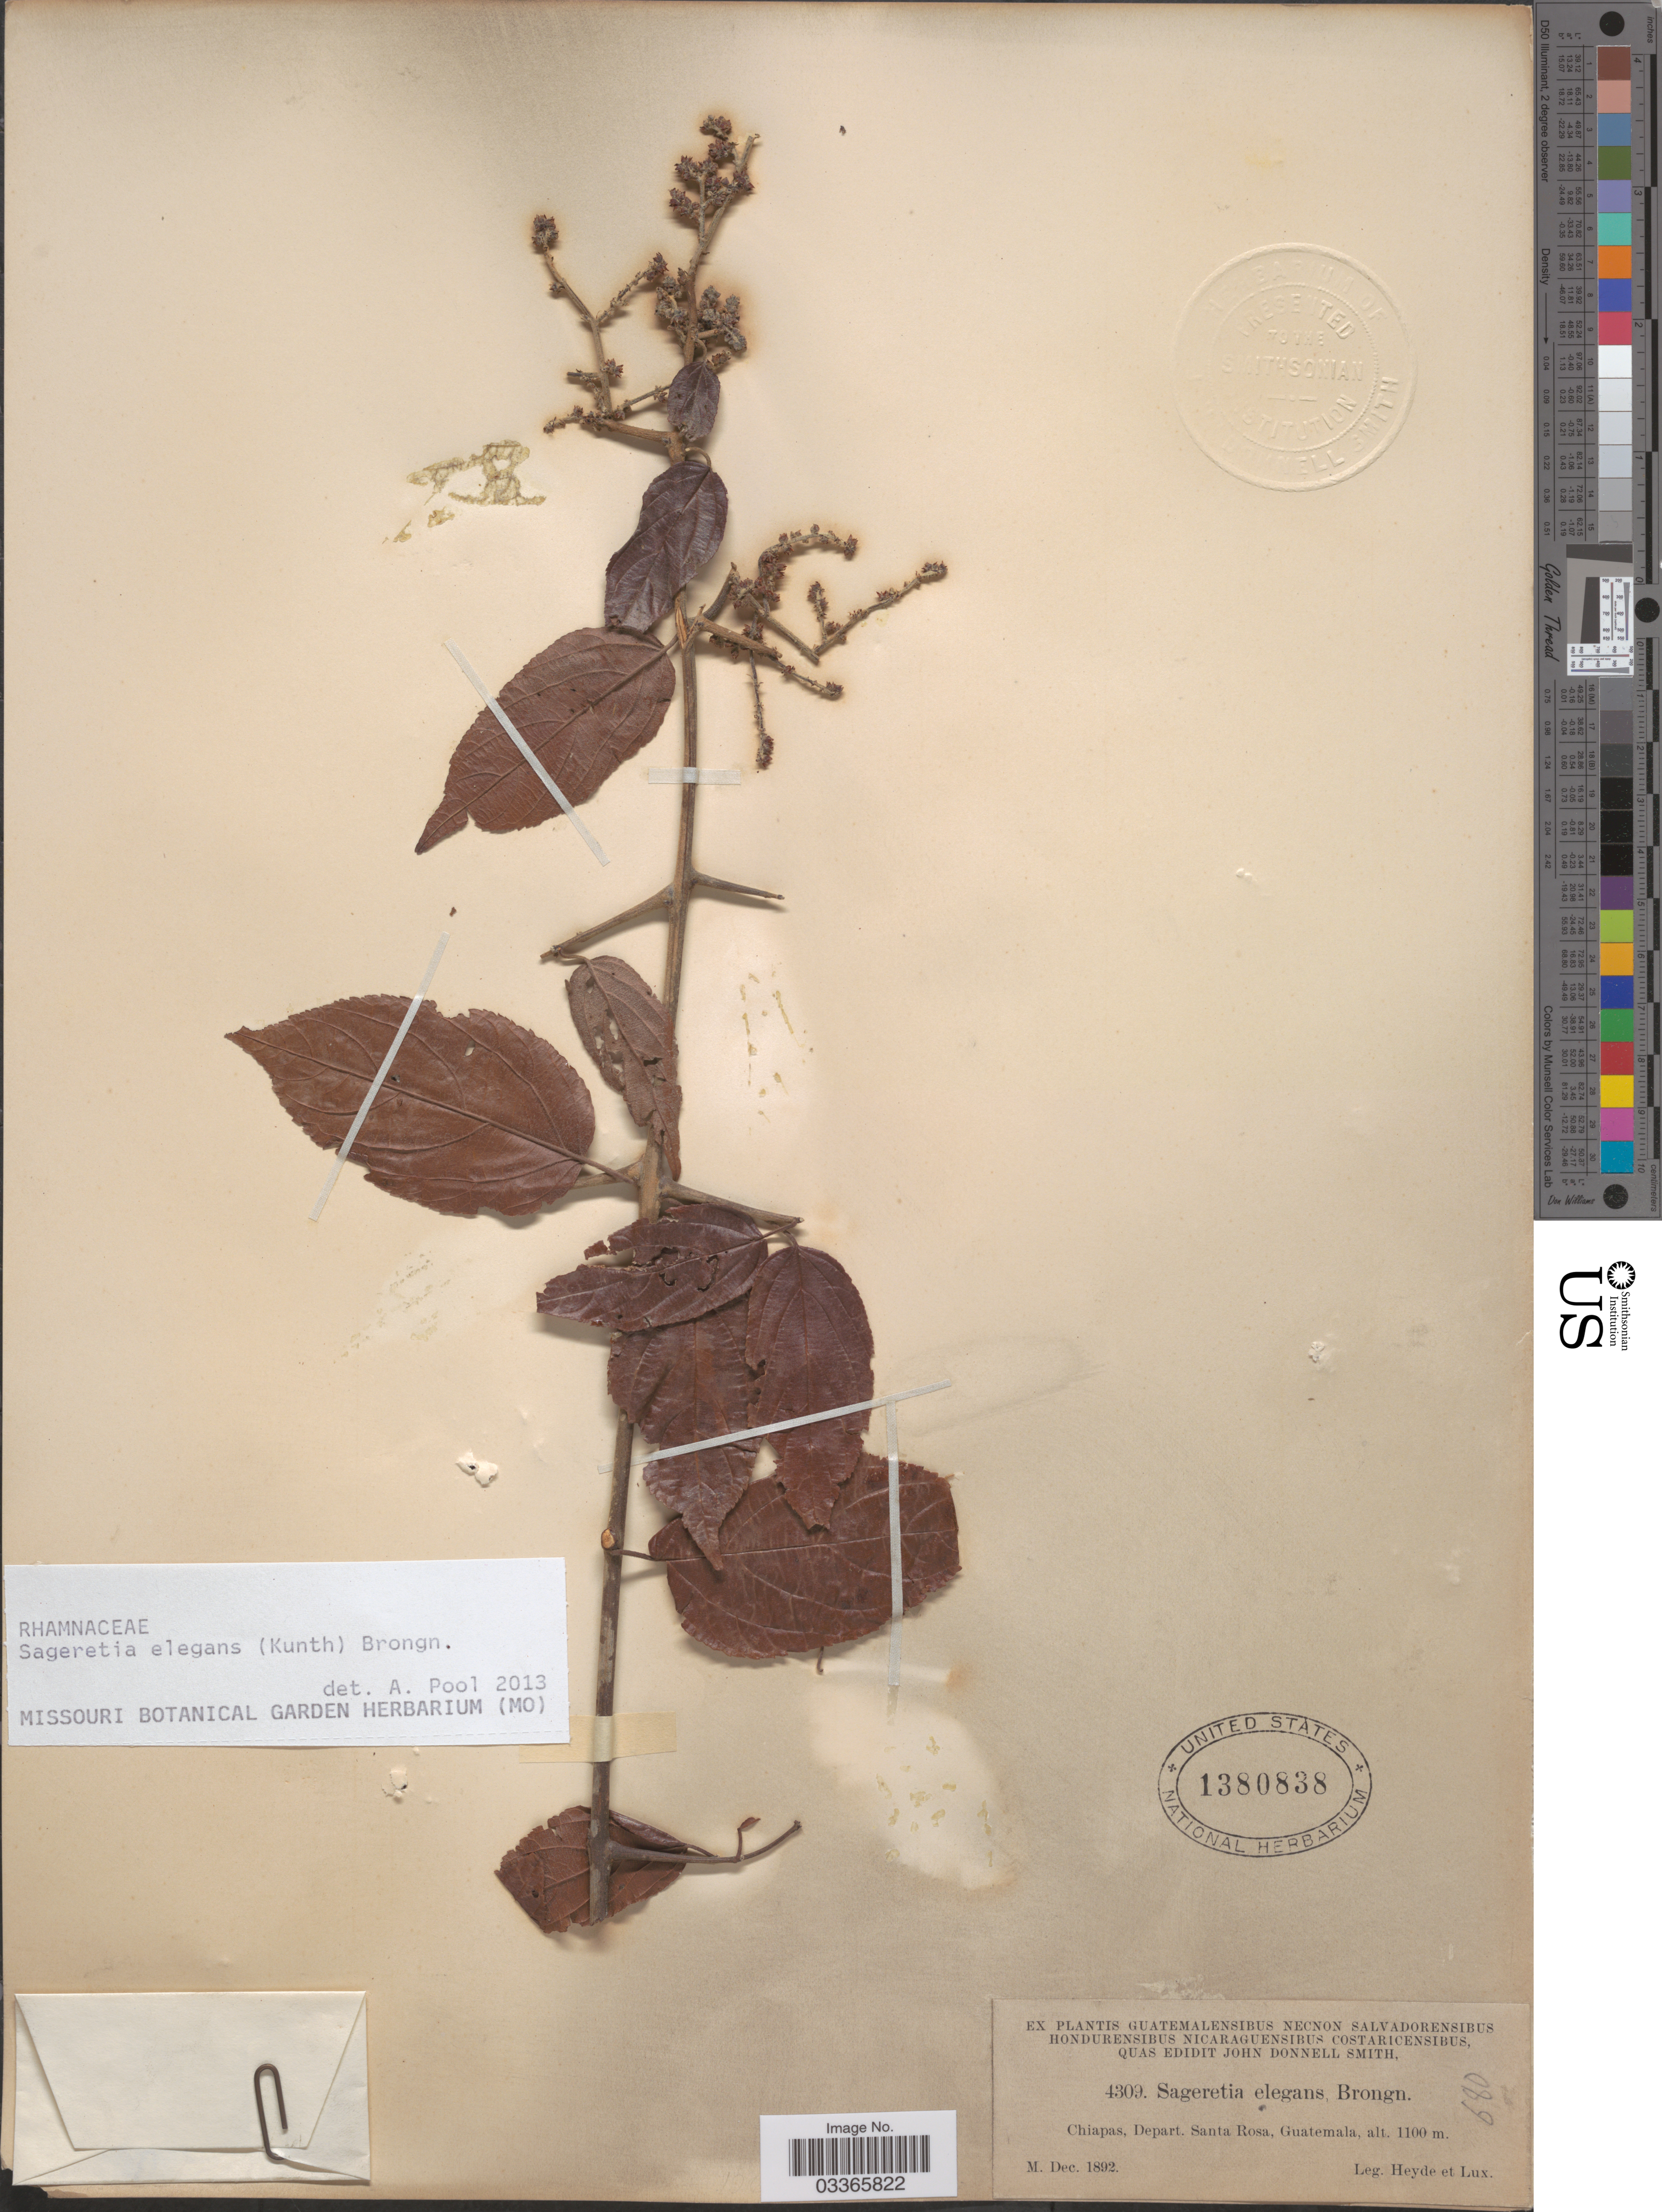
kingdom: Plantae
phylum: Tracheophyta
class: Magnoliopsida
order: Rosales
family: Rhamnaceae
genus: Sageretia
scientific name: Sageretia elegans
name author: (Kunth) Brongn.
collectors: Heyde & Lux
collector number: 4309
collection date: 1892-12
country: Mexico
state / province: Chiapas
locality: Chiapas, Depart. Santa Rosa.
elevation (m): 1100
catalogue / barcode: US 1380838